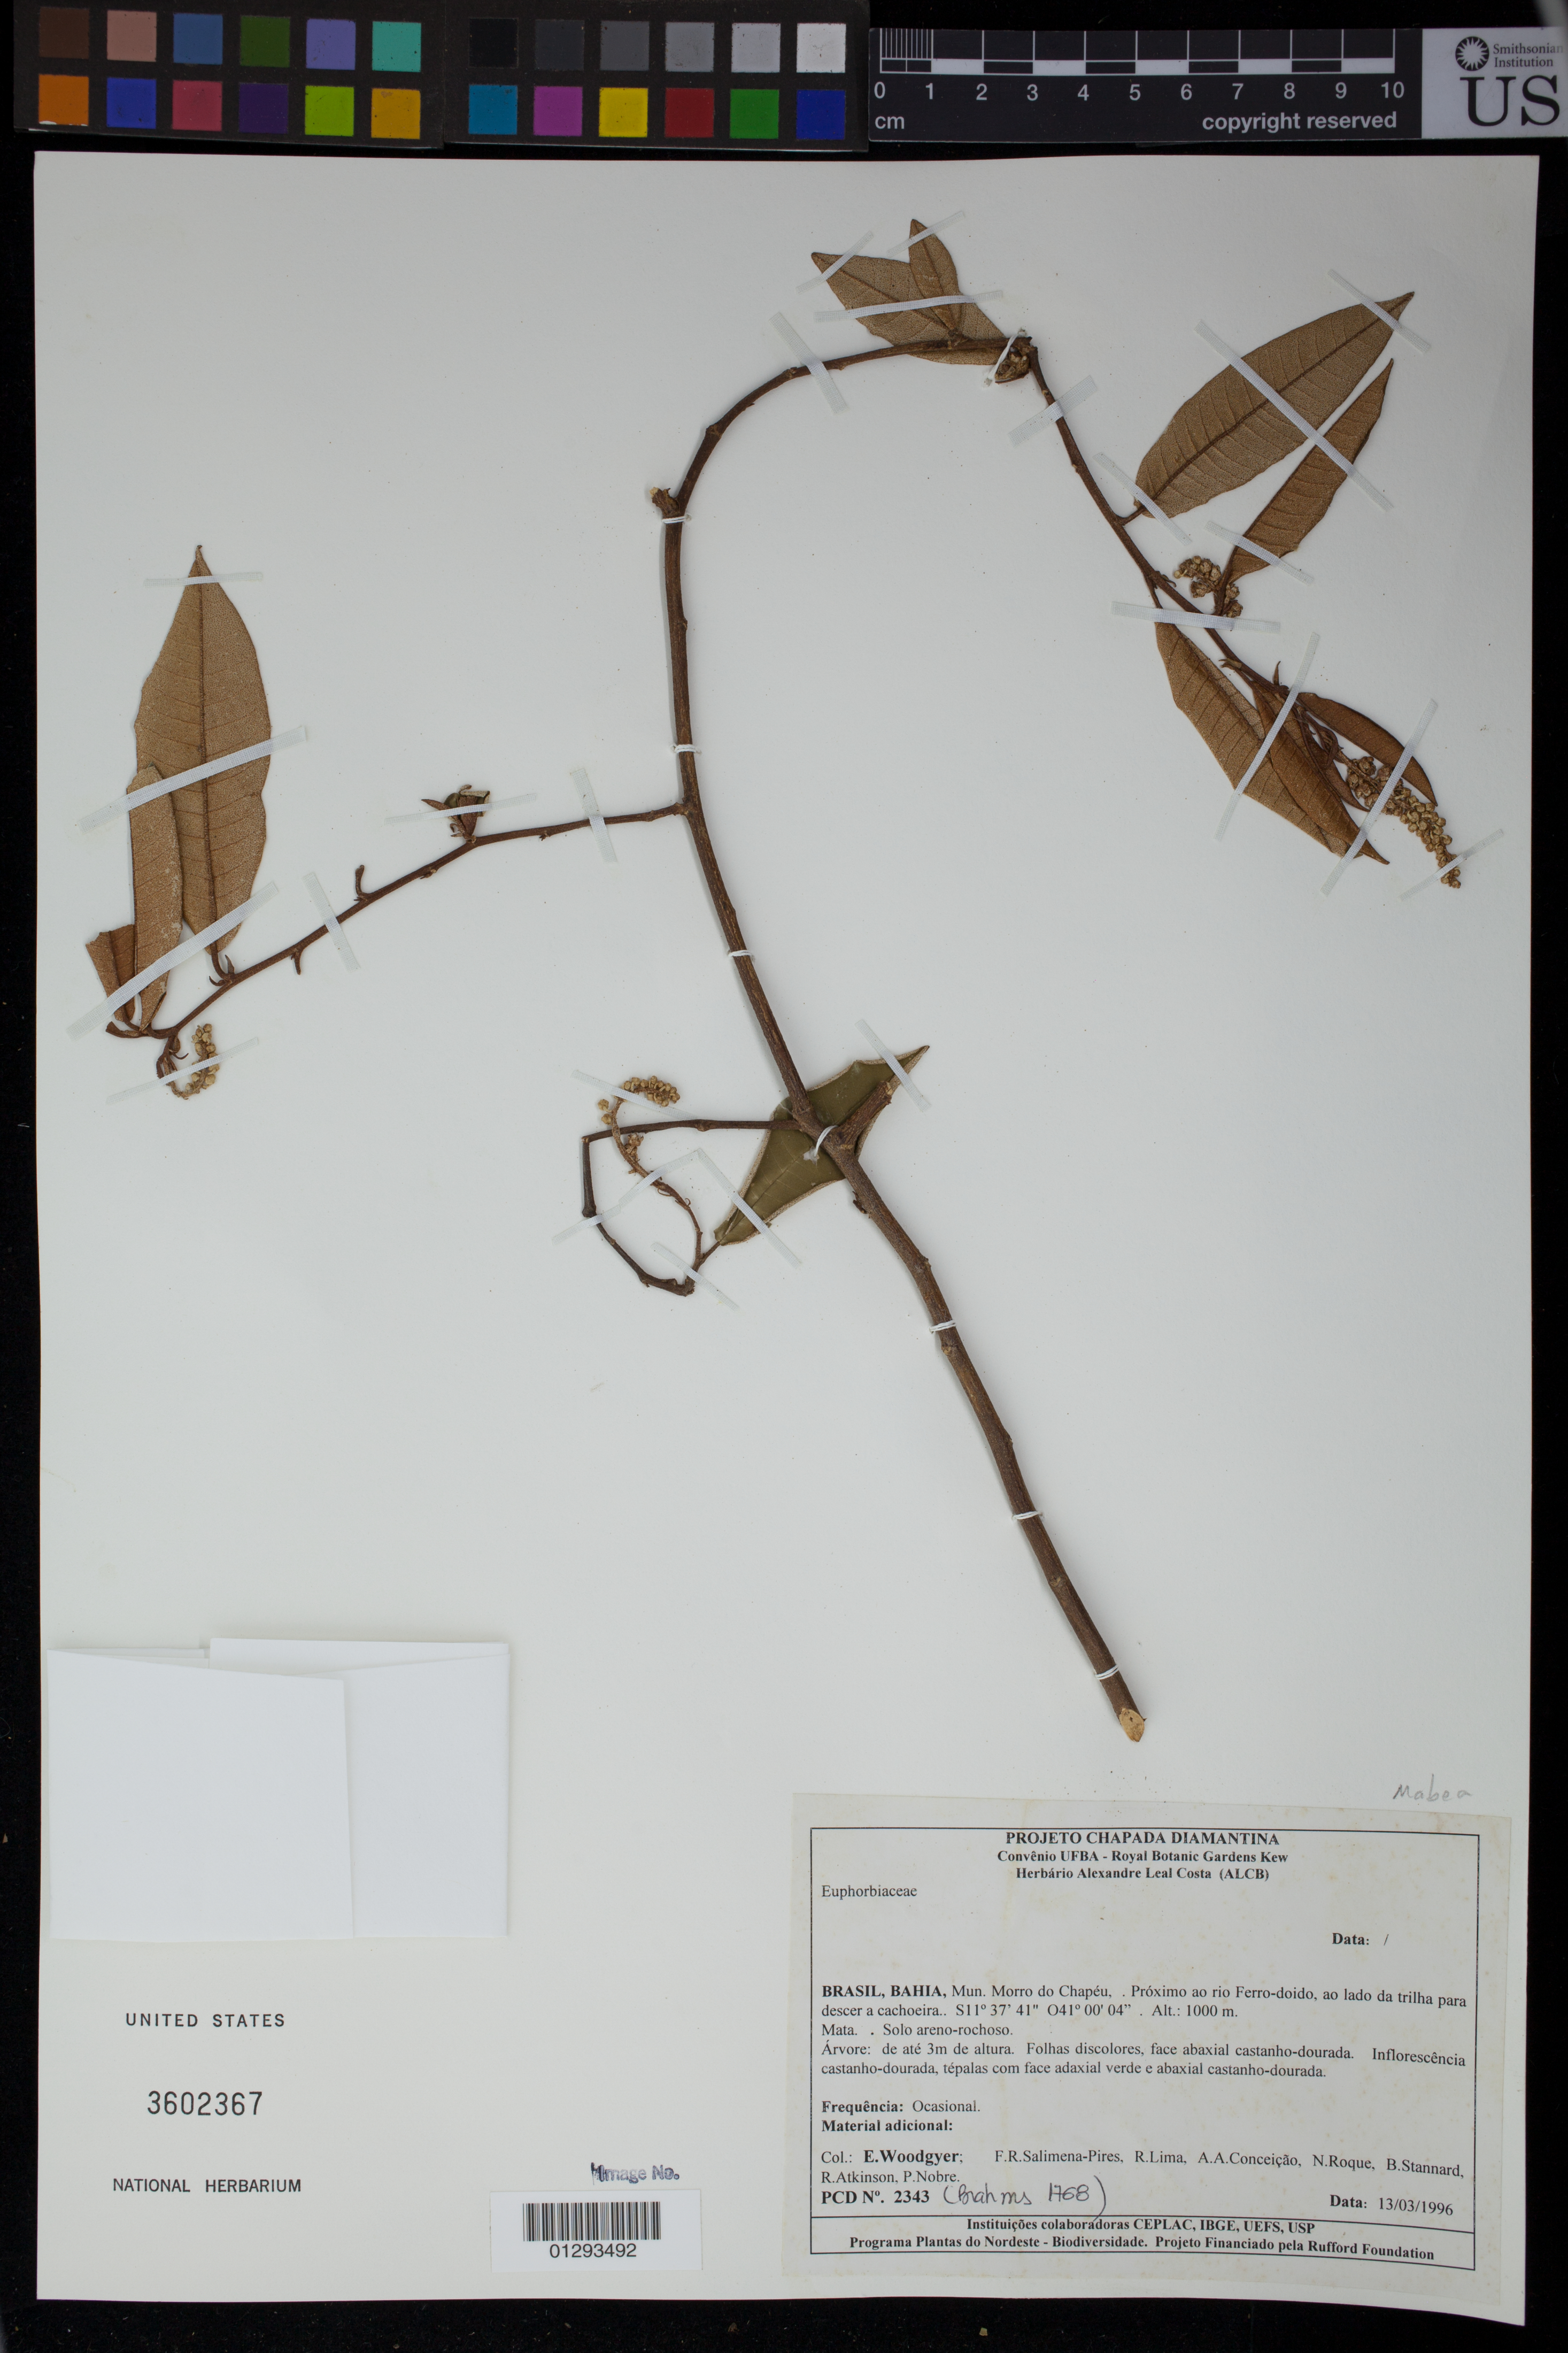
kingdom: Plantae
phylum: Tracheophyta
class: Magnoliopsida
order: Malpighiales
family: Euphorbiaceae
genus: Mabea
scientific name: Mabea sp.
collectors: E. Woodgyer, F. R. Salimena-Pires, R. Lima, A. A. Conceição, N. Roque, B. L. Stannard, R. E. Atkinson & P. Nobre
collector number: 2343 / 1768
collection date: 1996-03-13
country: Brazil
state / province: Bahia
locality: Morro do Chapeu,. Proximo ao rio Ferro-diodo, ao lado da trilha para descer a cachoeira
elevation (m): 1000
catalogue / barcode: US 3602367